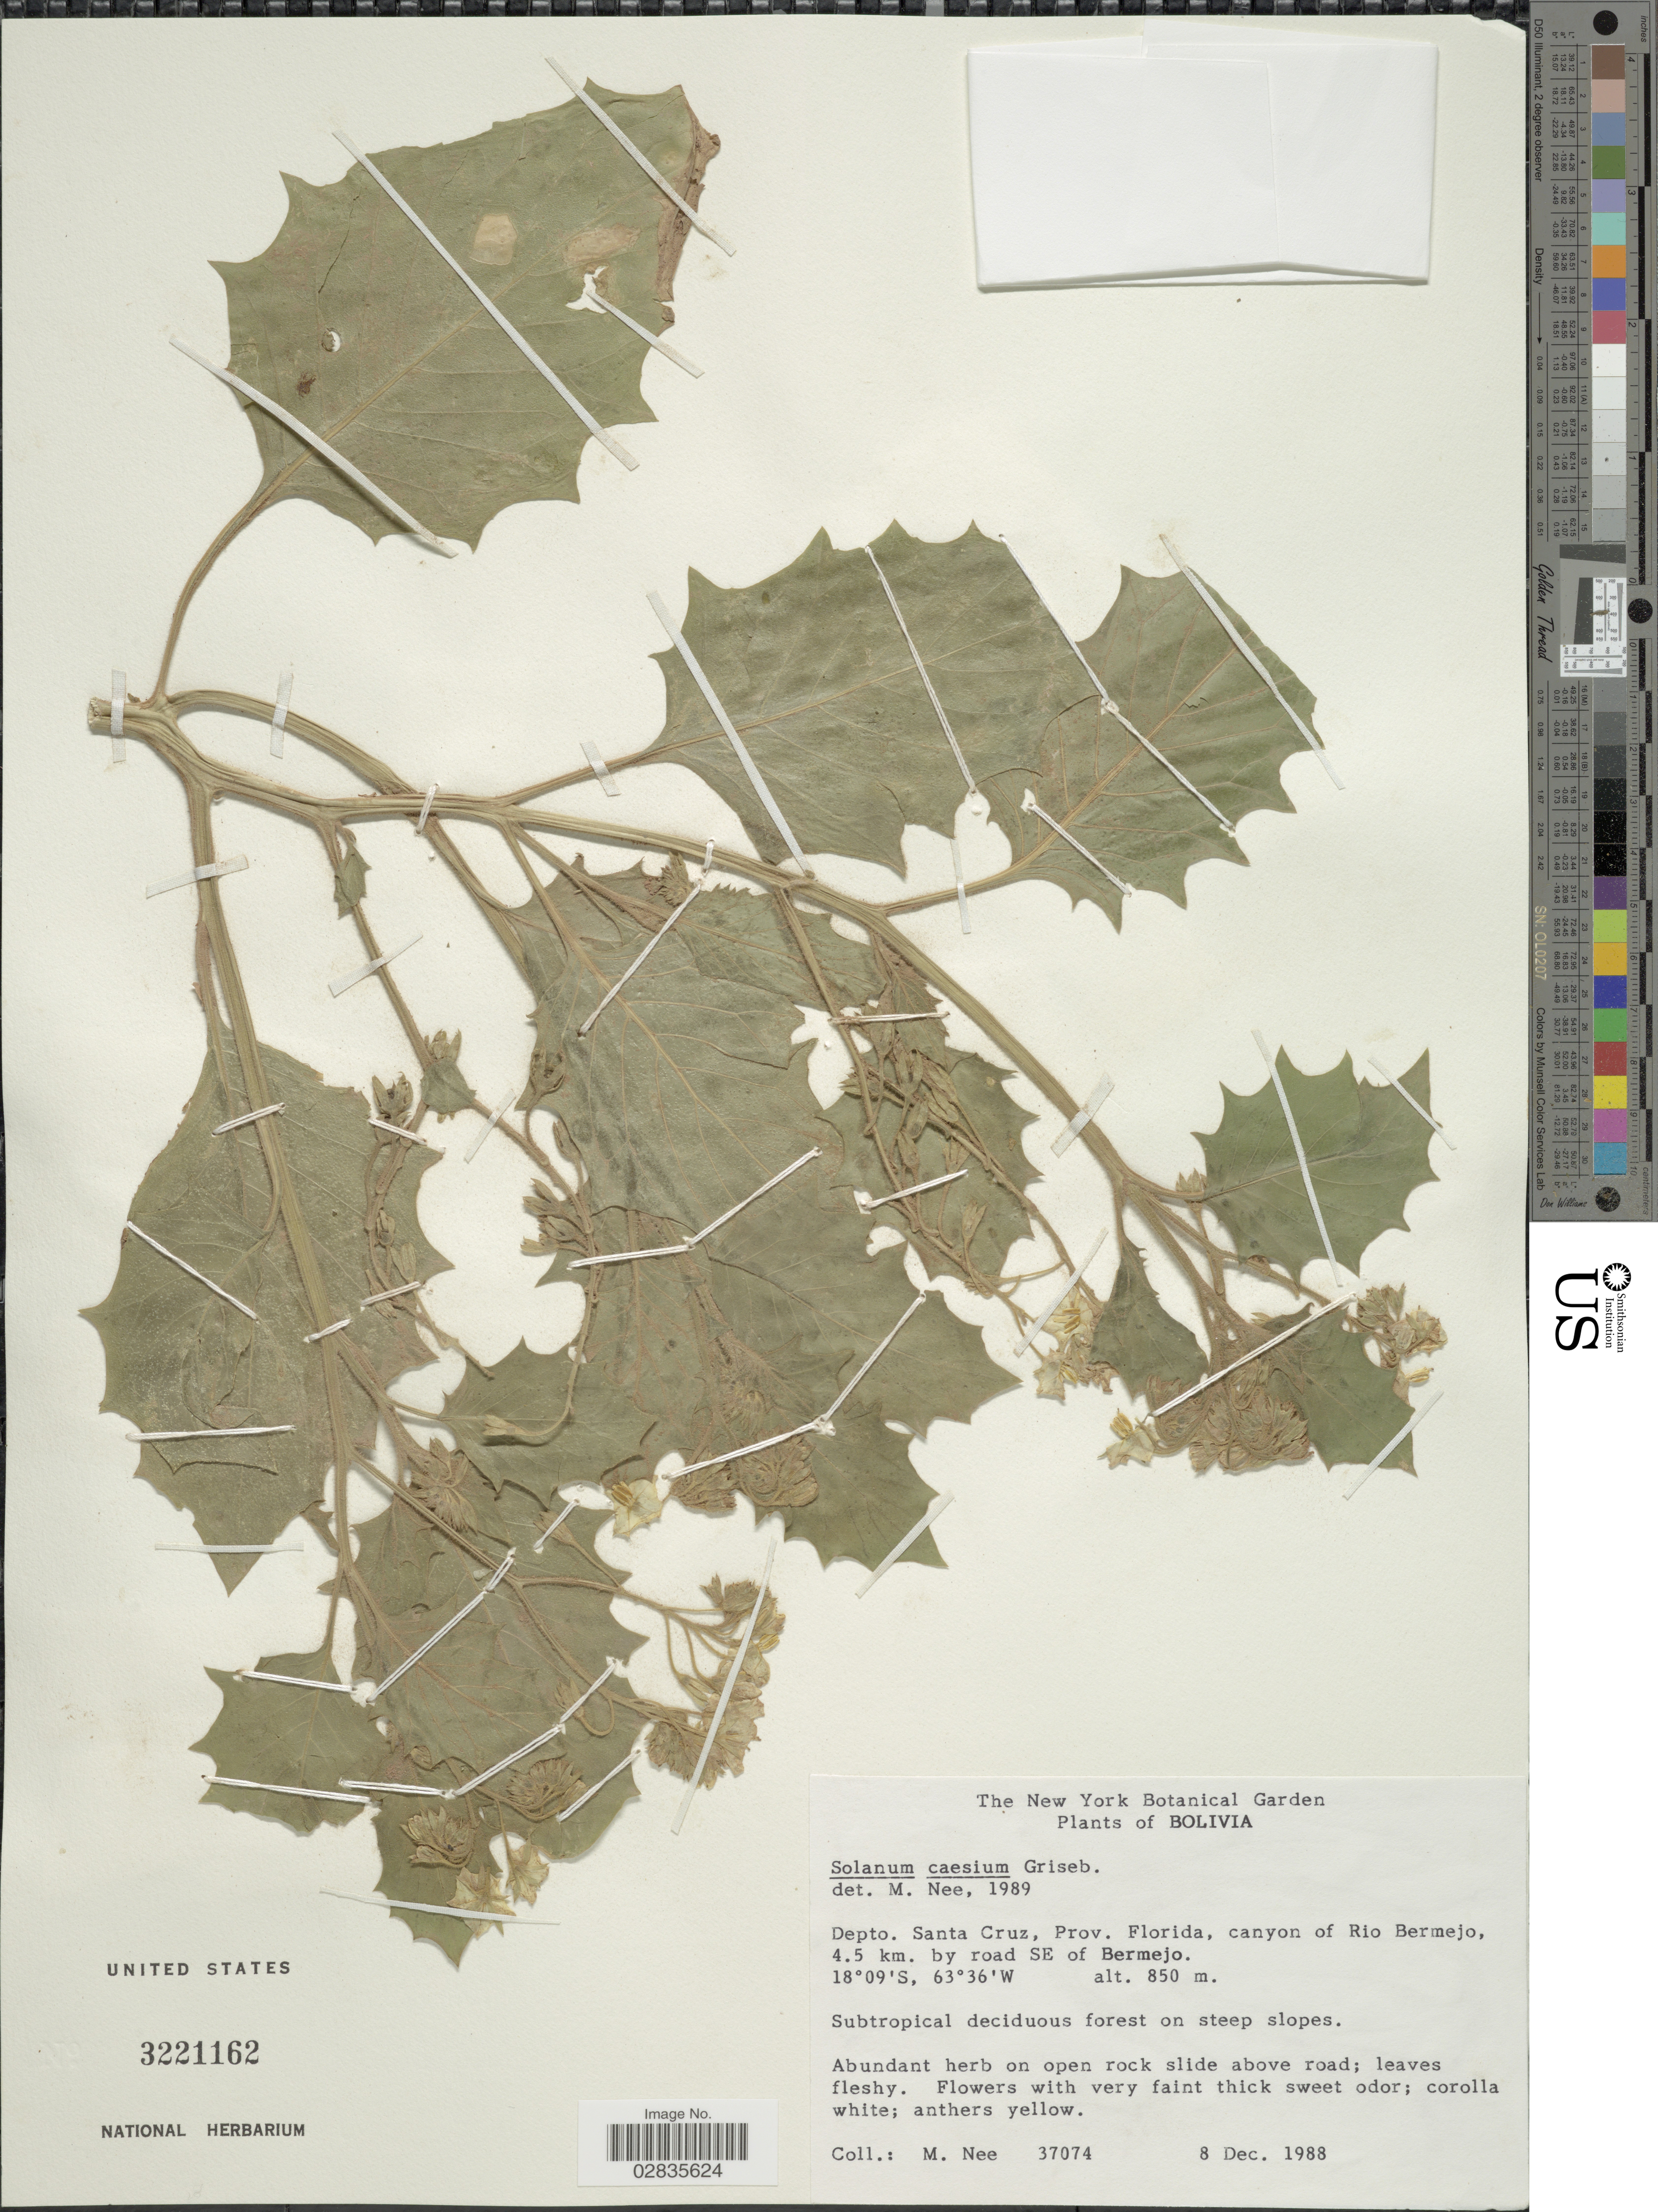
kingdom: Plantae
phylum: Tracheophyta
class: Magnoliopsida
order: Solanales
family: Solanaceae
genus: Solanum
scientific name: Solanum caesium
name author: Griseb.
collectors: M. Nee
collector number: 37074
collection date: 1988-12-08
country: Bolivia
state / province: Santa Cruz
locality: Depto. Santa Cruz, Prov. Florida, canyon of Rio Bermejo, 4.5 km by road SE of Bermejo.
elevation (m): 850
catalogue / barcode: US 3221162